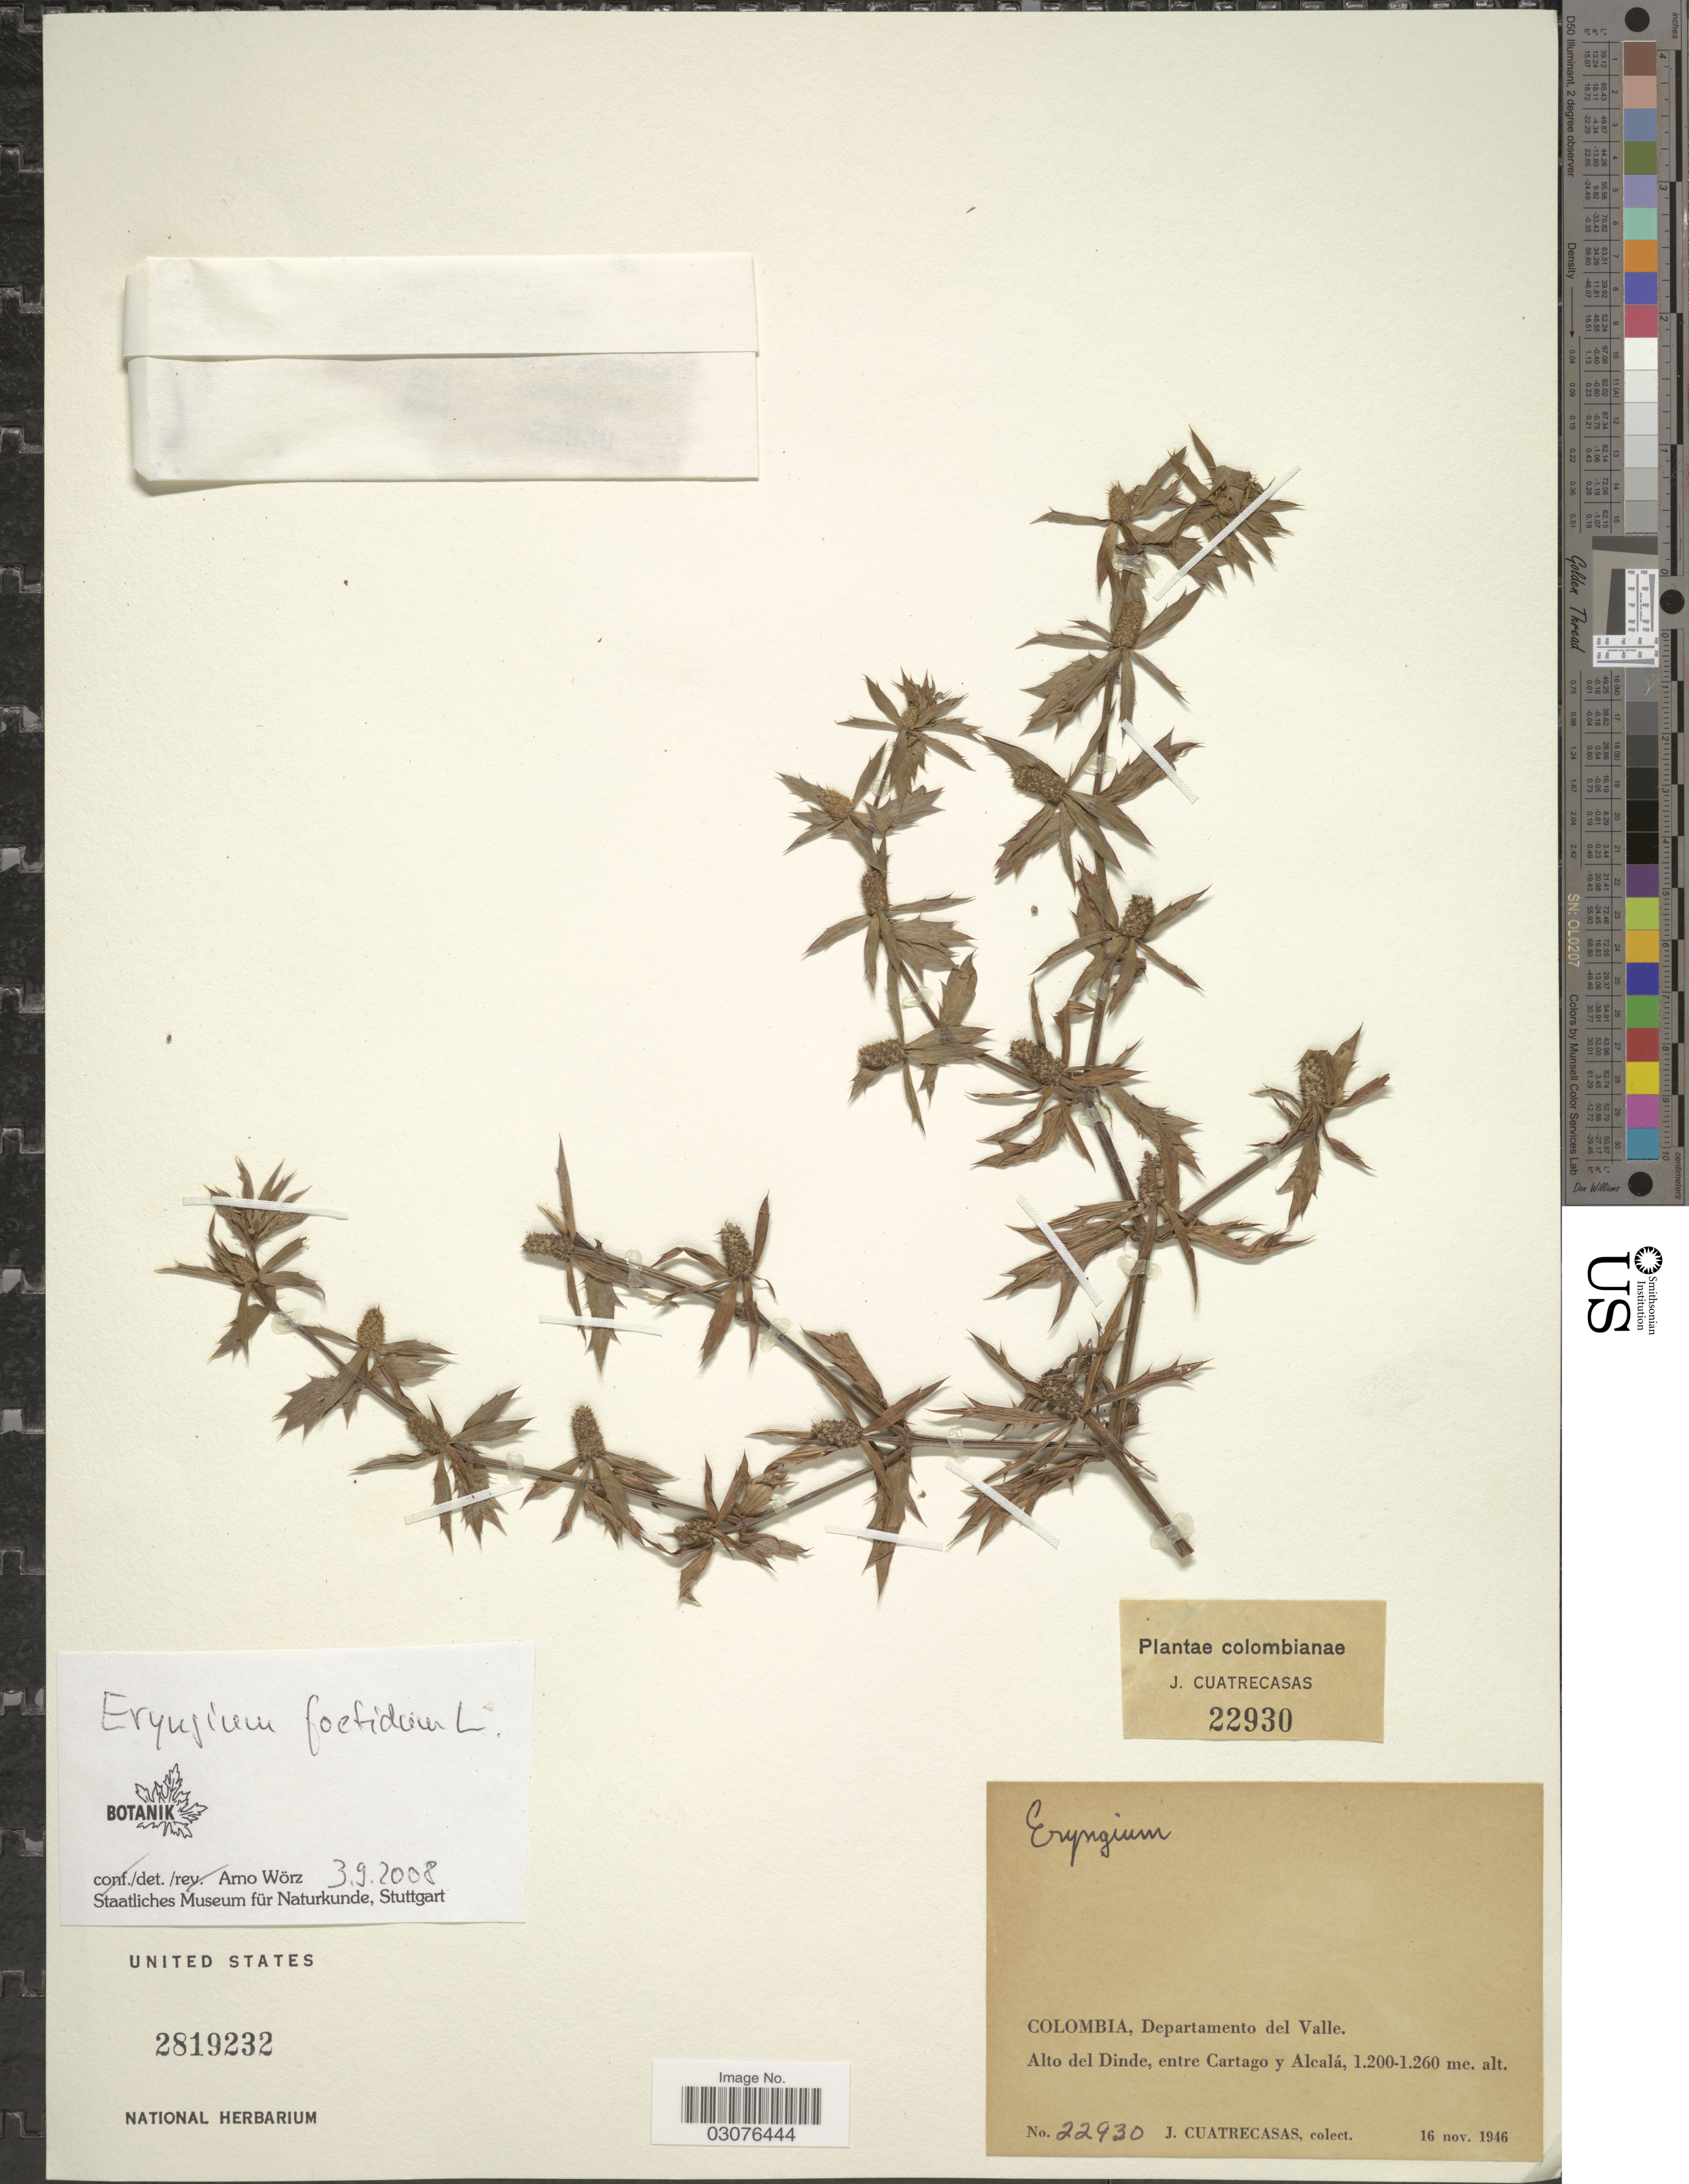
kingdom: Plantae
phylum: Tracheophyta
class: Magnoliopsida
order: Apiales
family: Apiaceae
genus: Eryngium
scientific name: Eryngium foetidum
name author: L.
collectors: J. Cuatrecasas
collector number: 22930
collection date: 1946-11-16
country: Colombia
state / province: Valle del Cauca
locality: Departamento del Valle. Alto del Dinde, entre Cartago y Alcalá.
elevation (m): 1200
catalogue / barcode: US 2819232